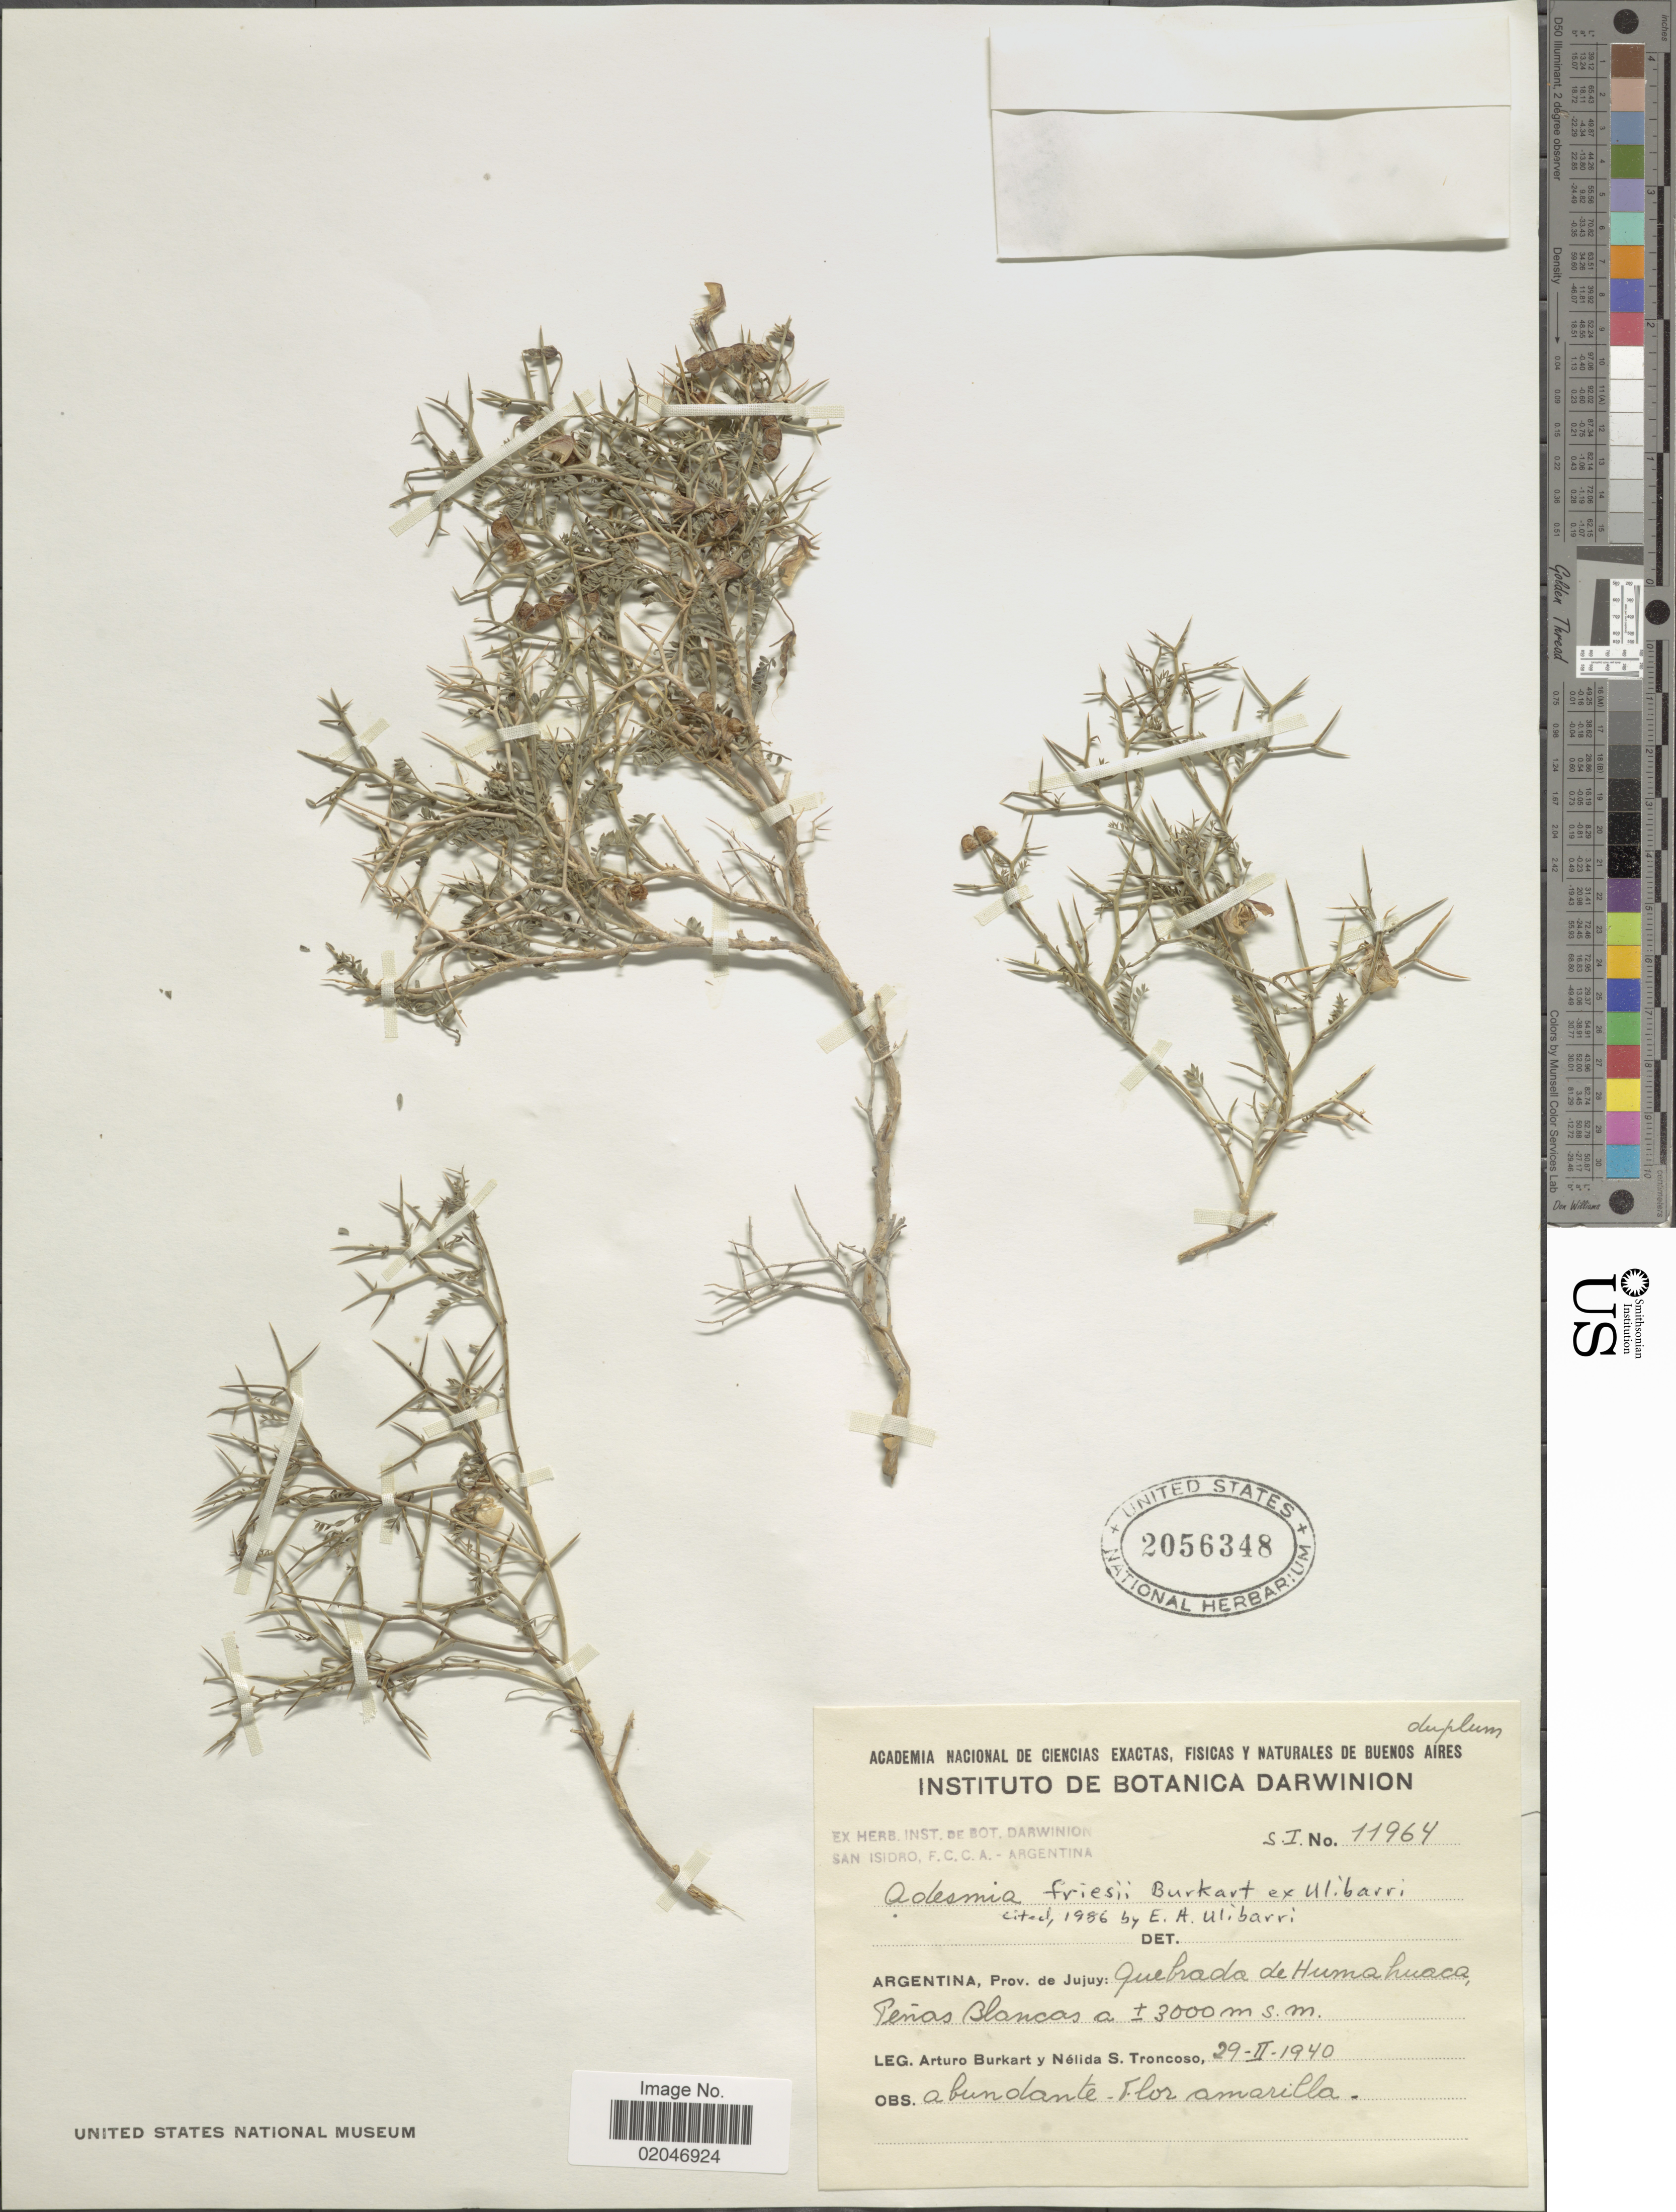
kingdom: Plantae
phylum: Tracheophyta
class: Magnoliopsida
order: Fabales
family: Fabaceae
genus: Adesmia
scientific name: Adesmia friesii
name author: Ulibarri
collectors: A. E. Burkart & N. Troncoso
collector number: S. I. 11964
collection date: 1940-02-29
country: Argentina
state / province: Jujuy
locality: Quebrada de Humahuaca, Penas Blancas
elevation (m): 3000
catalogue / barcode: US 2056348